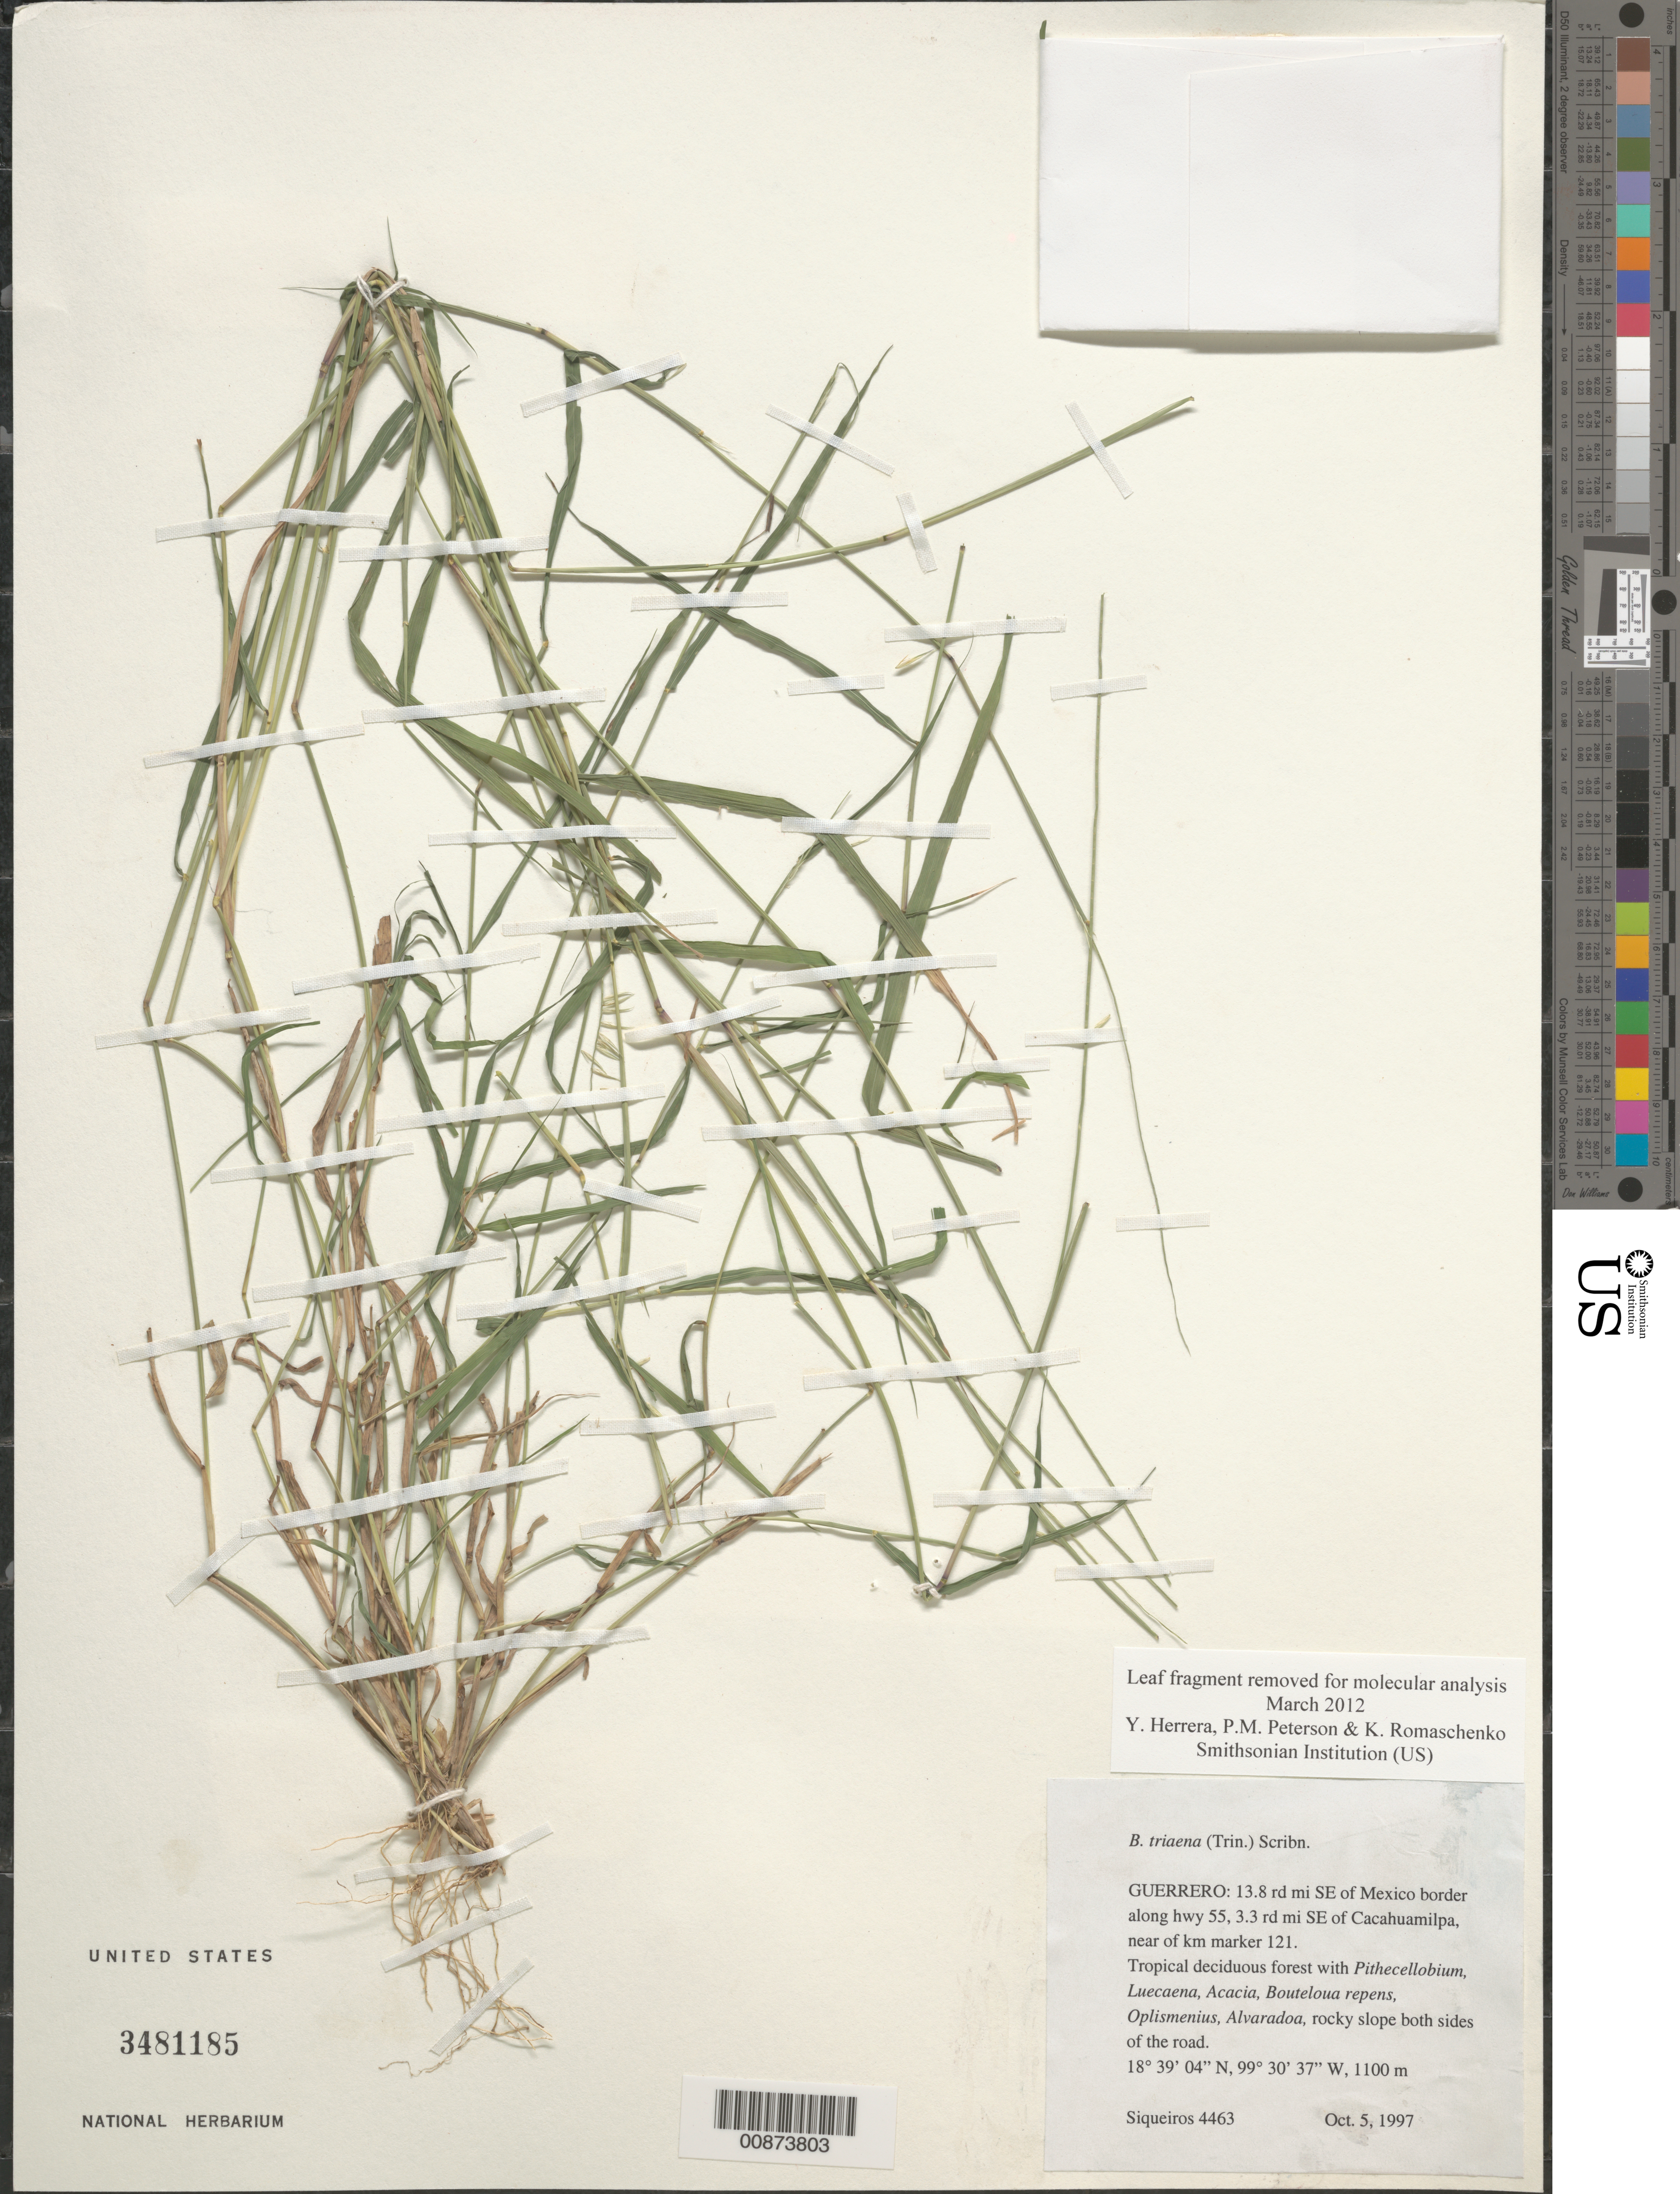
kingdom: Plantae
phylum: Tracheophyta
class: Liliopsida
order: Poales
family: Poaceae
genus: Bouteloua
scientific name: Bouteloua triaena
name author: (Trin. ex Spreng.) Scribn.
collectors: M. E. Siqueiros Delgado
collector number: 4463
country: Mexico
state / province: Guerrero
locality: SE of Mexico border along hwy 55.33, SE of Cacahuamipa.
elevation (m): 1100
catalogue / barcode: US 3481185